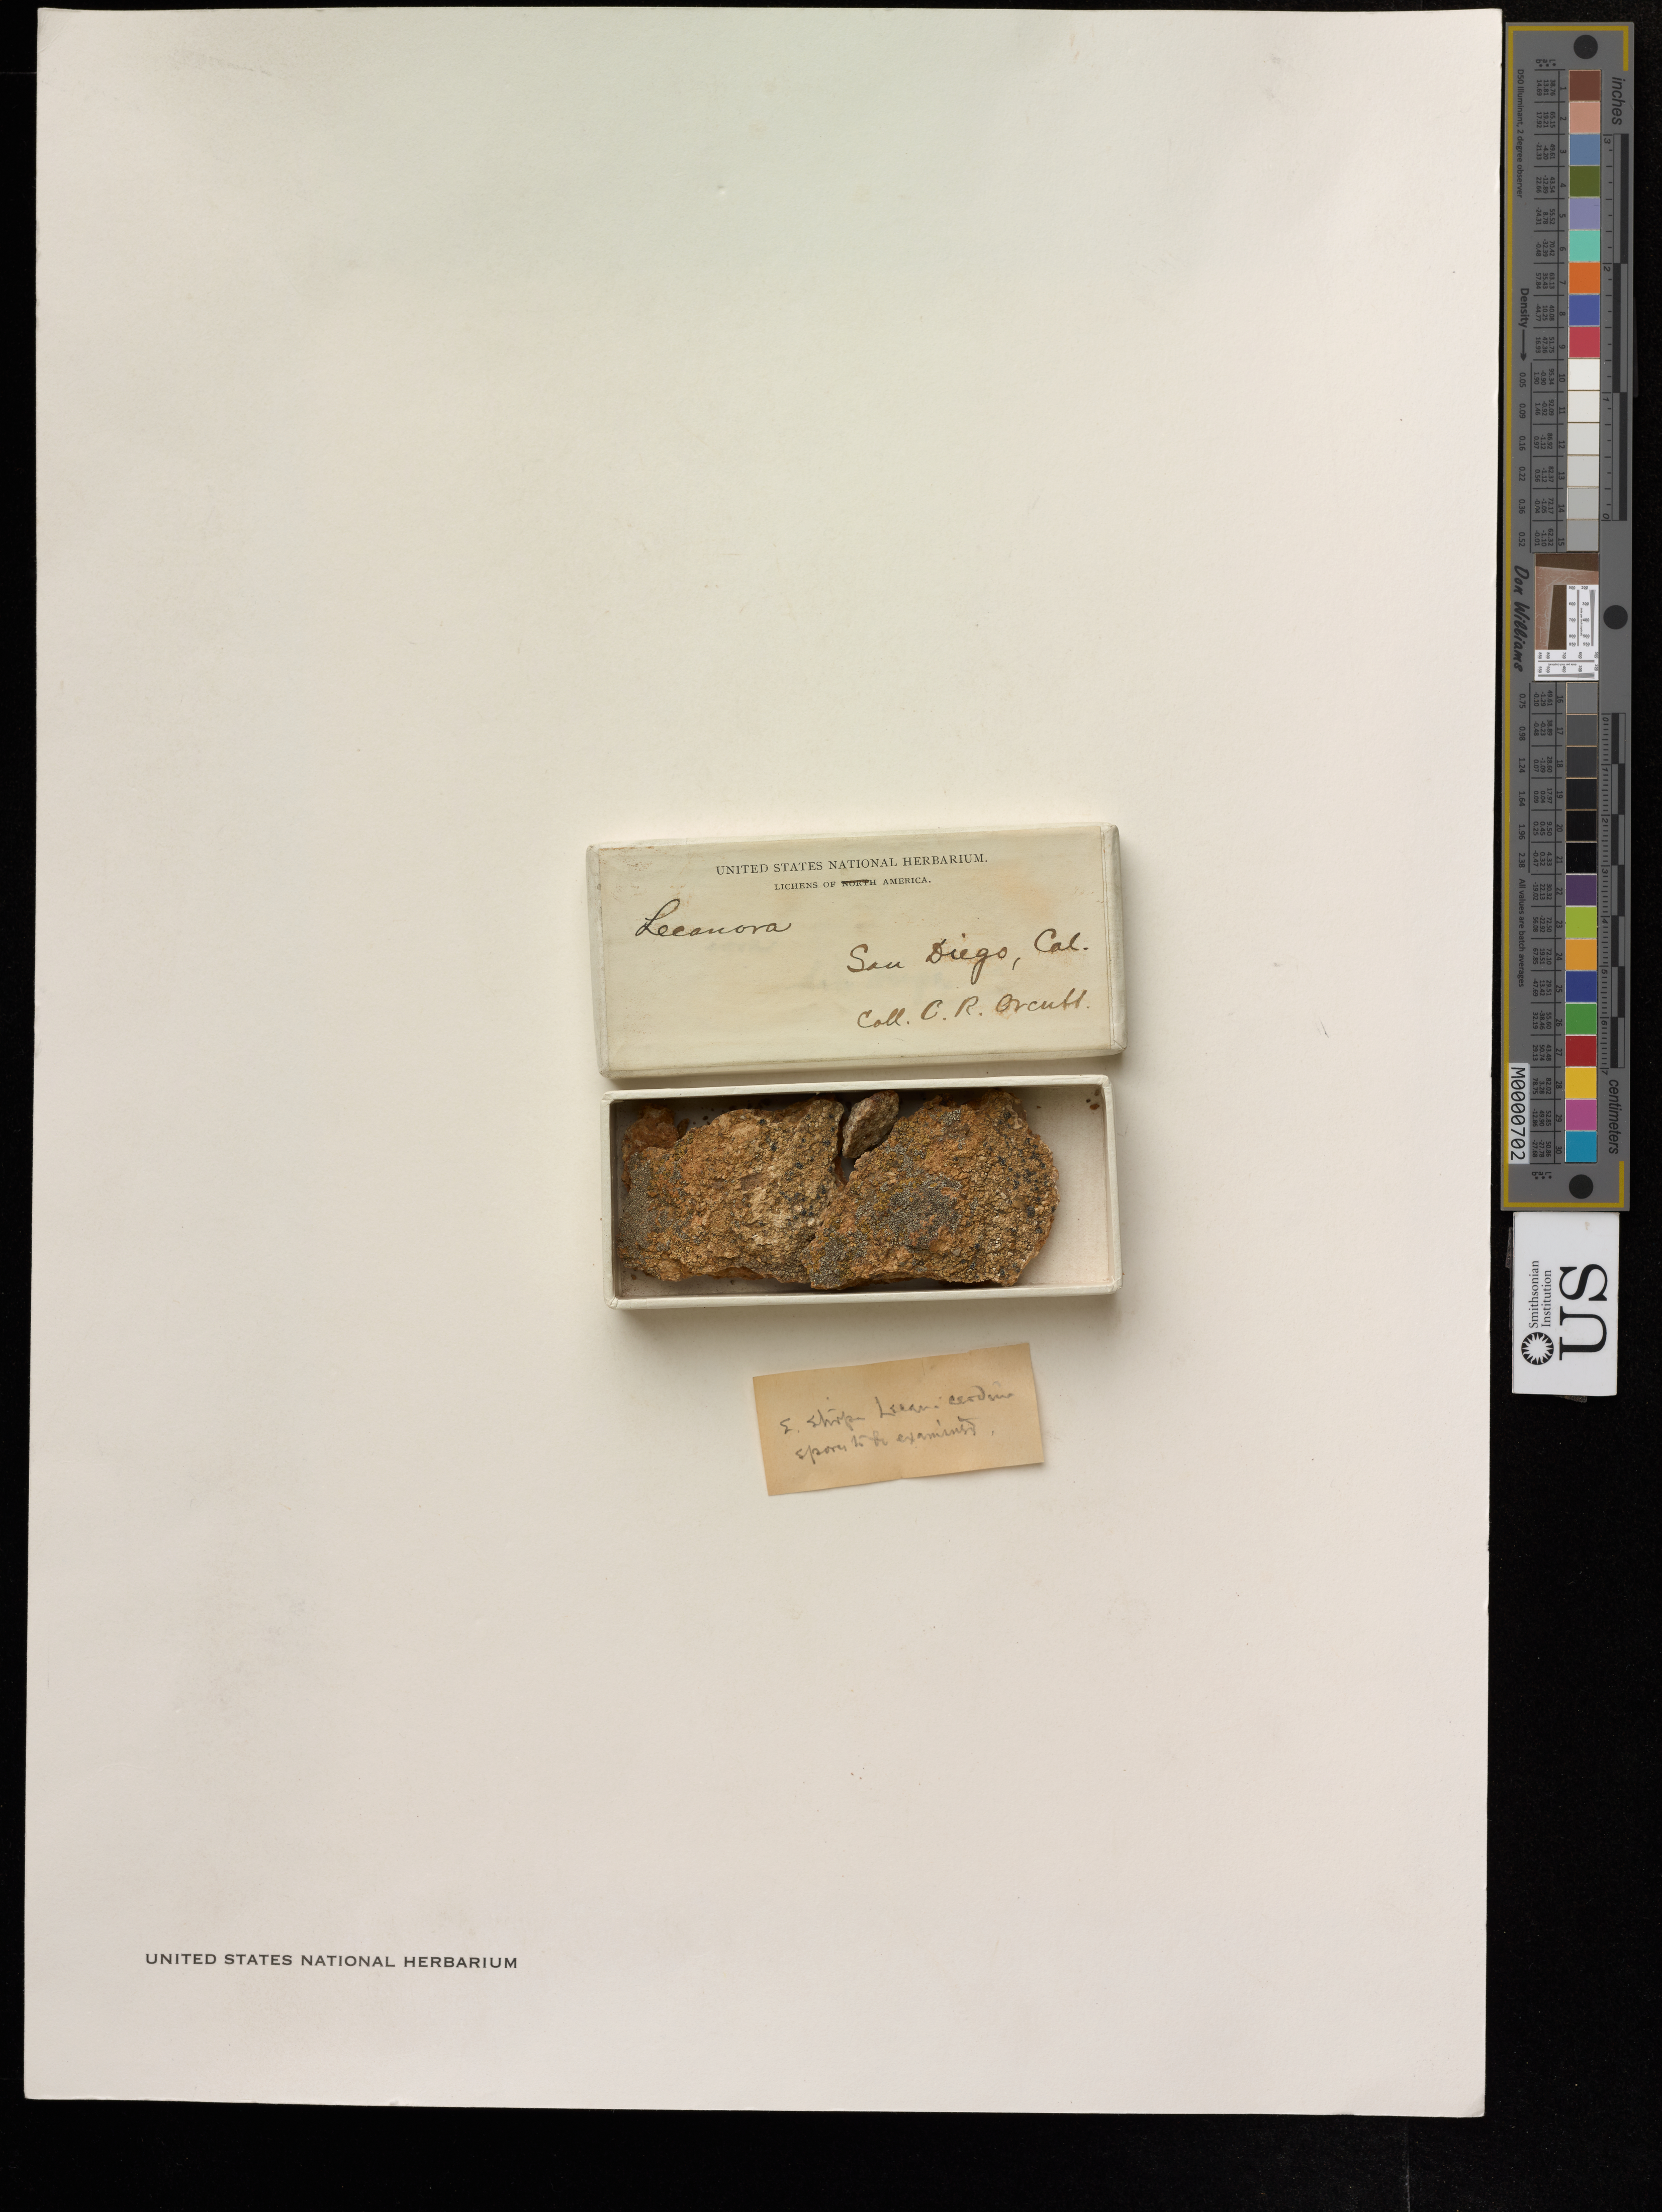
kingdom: Fungi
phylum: Ascomycota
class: Lecanoromycetes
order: Lecanorales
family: Lecanoraceae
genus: Lecanora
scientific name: Lecanora sp.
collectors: C. R. Orcutt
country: United States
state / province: California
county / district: San Diego